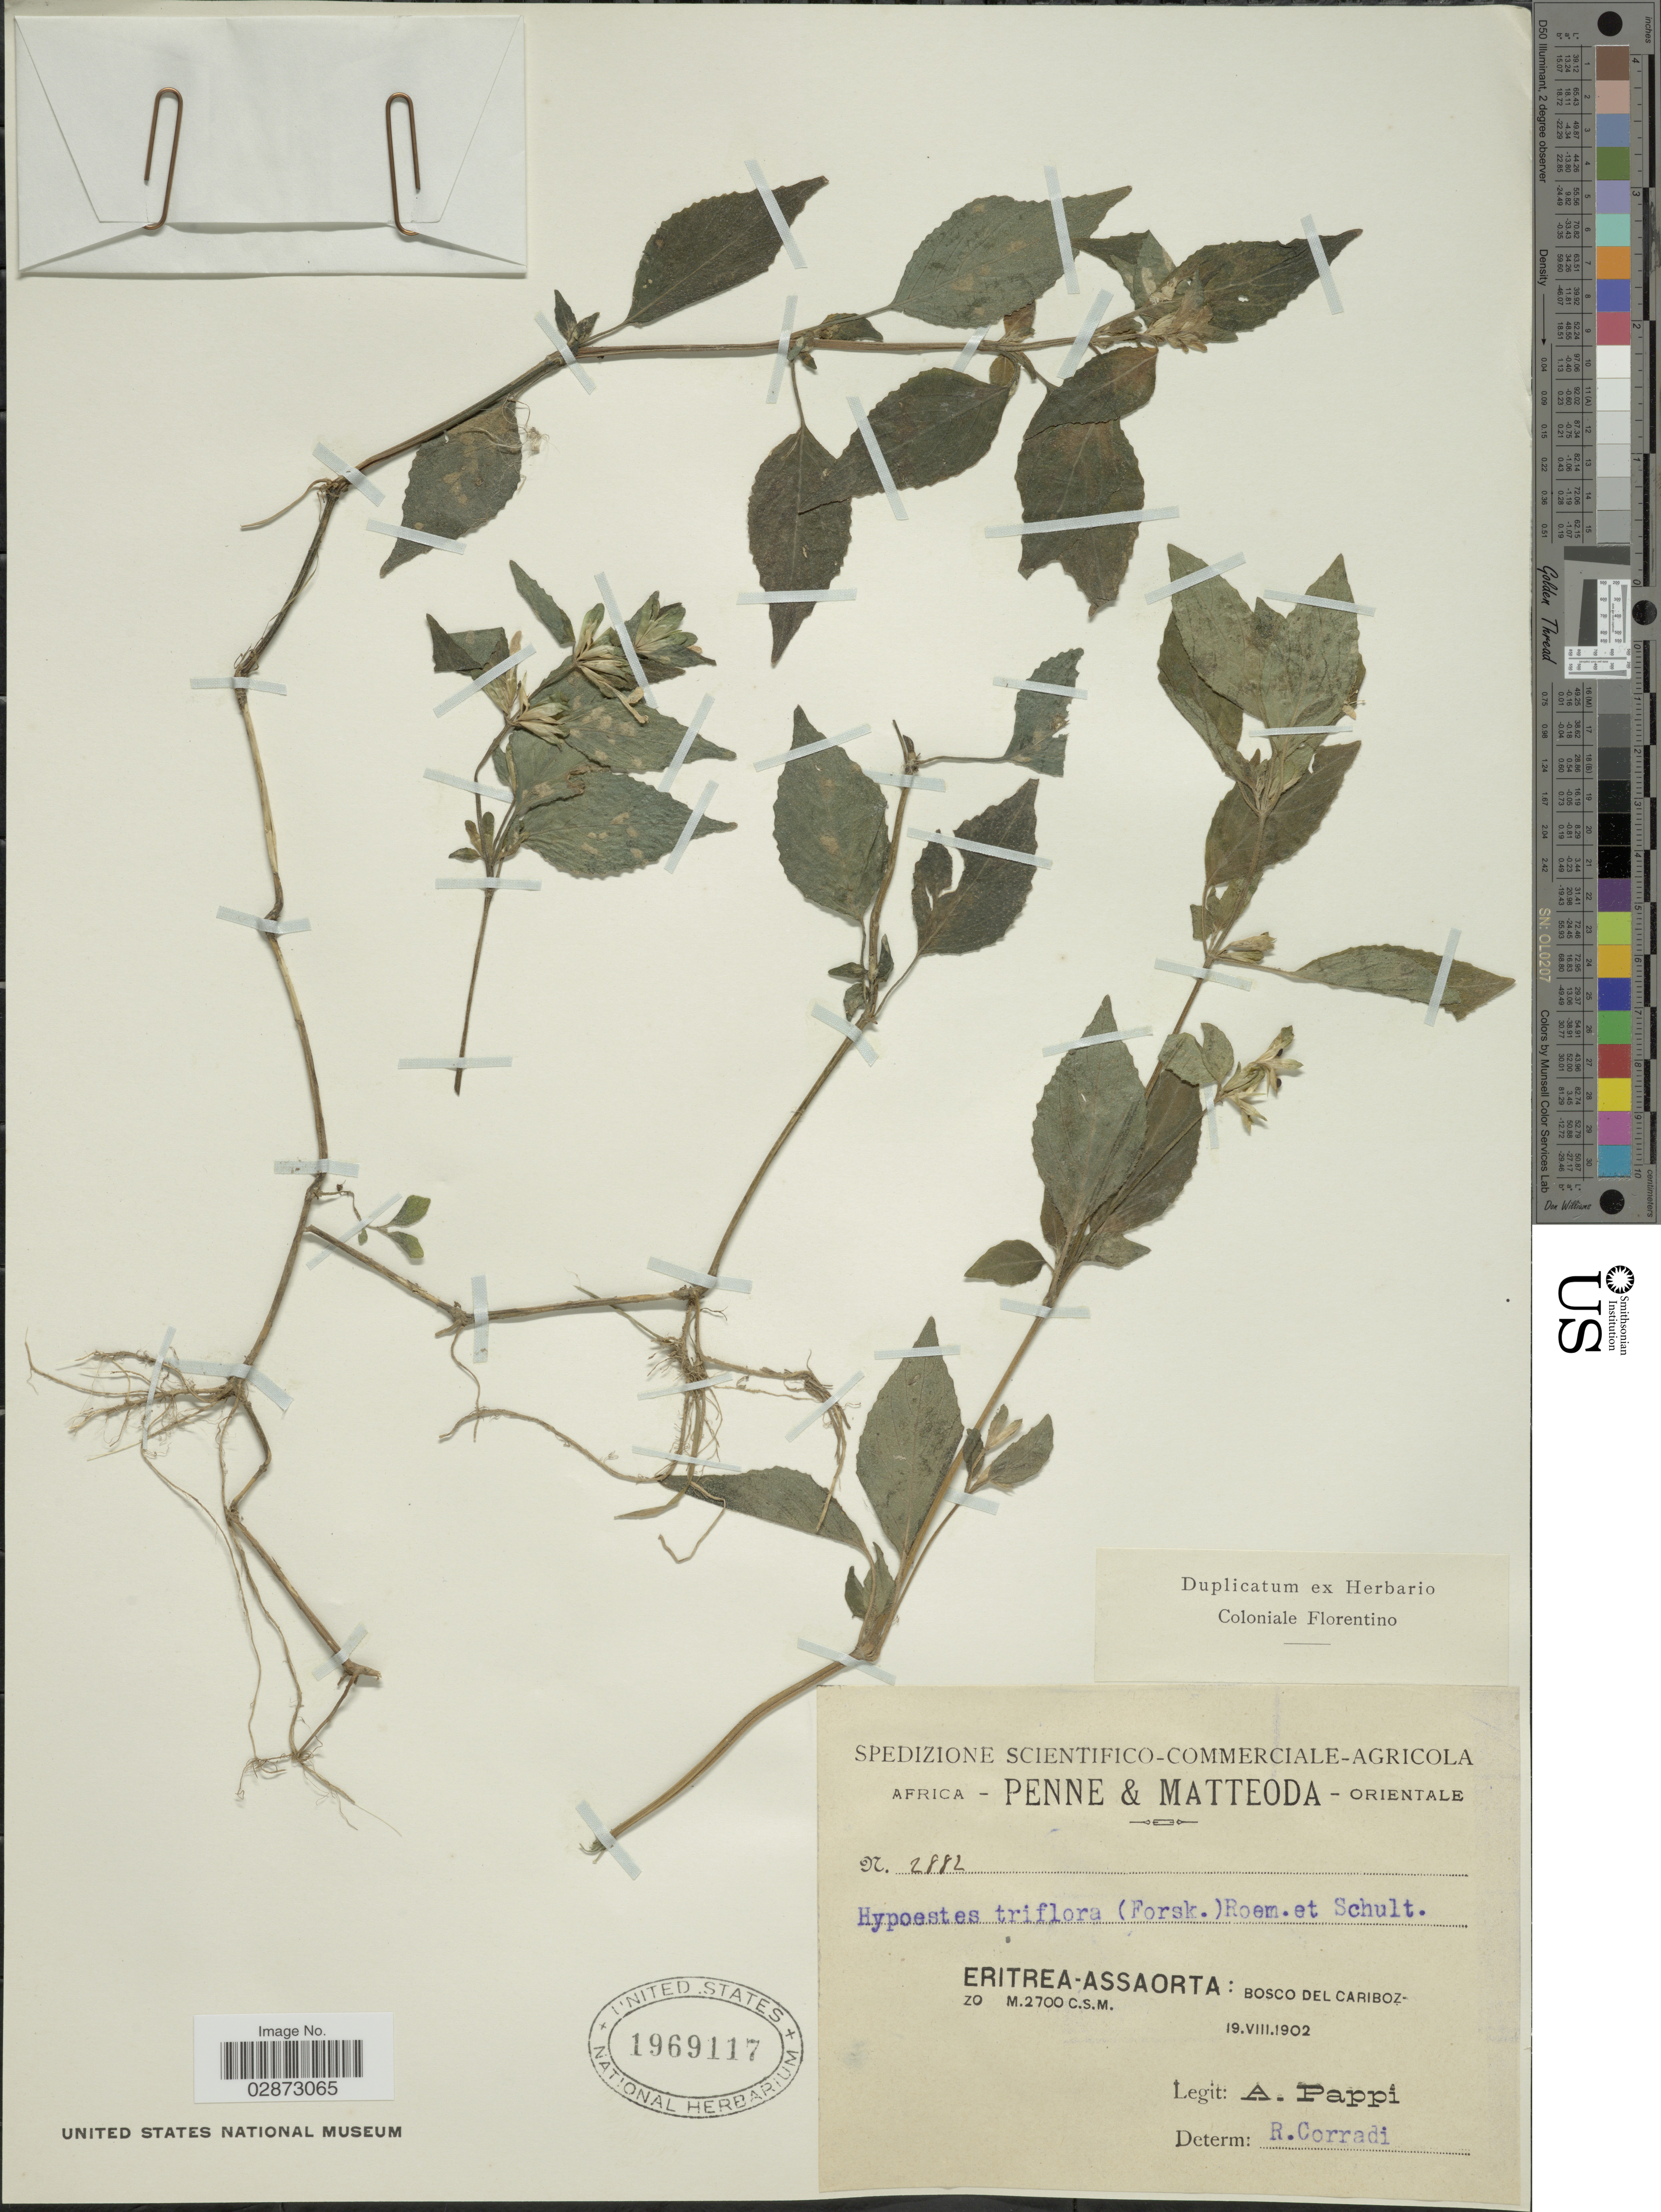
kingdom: Plantae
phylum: Tracheophyta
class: Magnoliopsida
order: Lamiales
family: Acanthaceae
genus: Hypoestes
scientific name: Hypoestes triflora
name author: (Forssk.) Roem. & Schult.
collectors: A. Pappi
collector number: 2882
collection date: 1902-08-19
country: Eritrea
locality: Africa Orientale. Eritrea-Assaorta: Bosco del Caribozzo.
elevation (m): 2700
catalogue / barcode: US 1969117